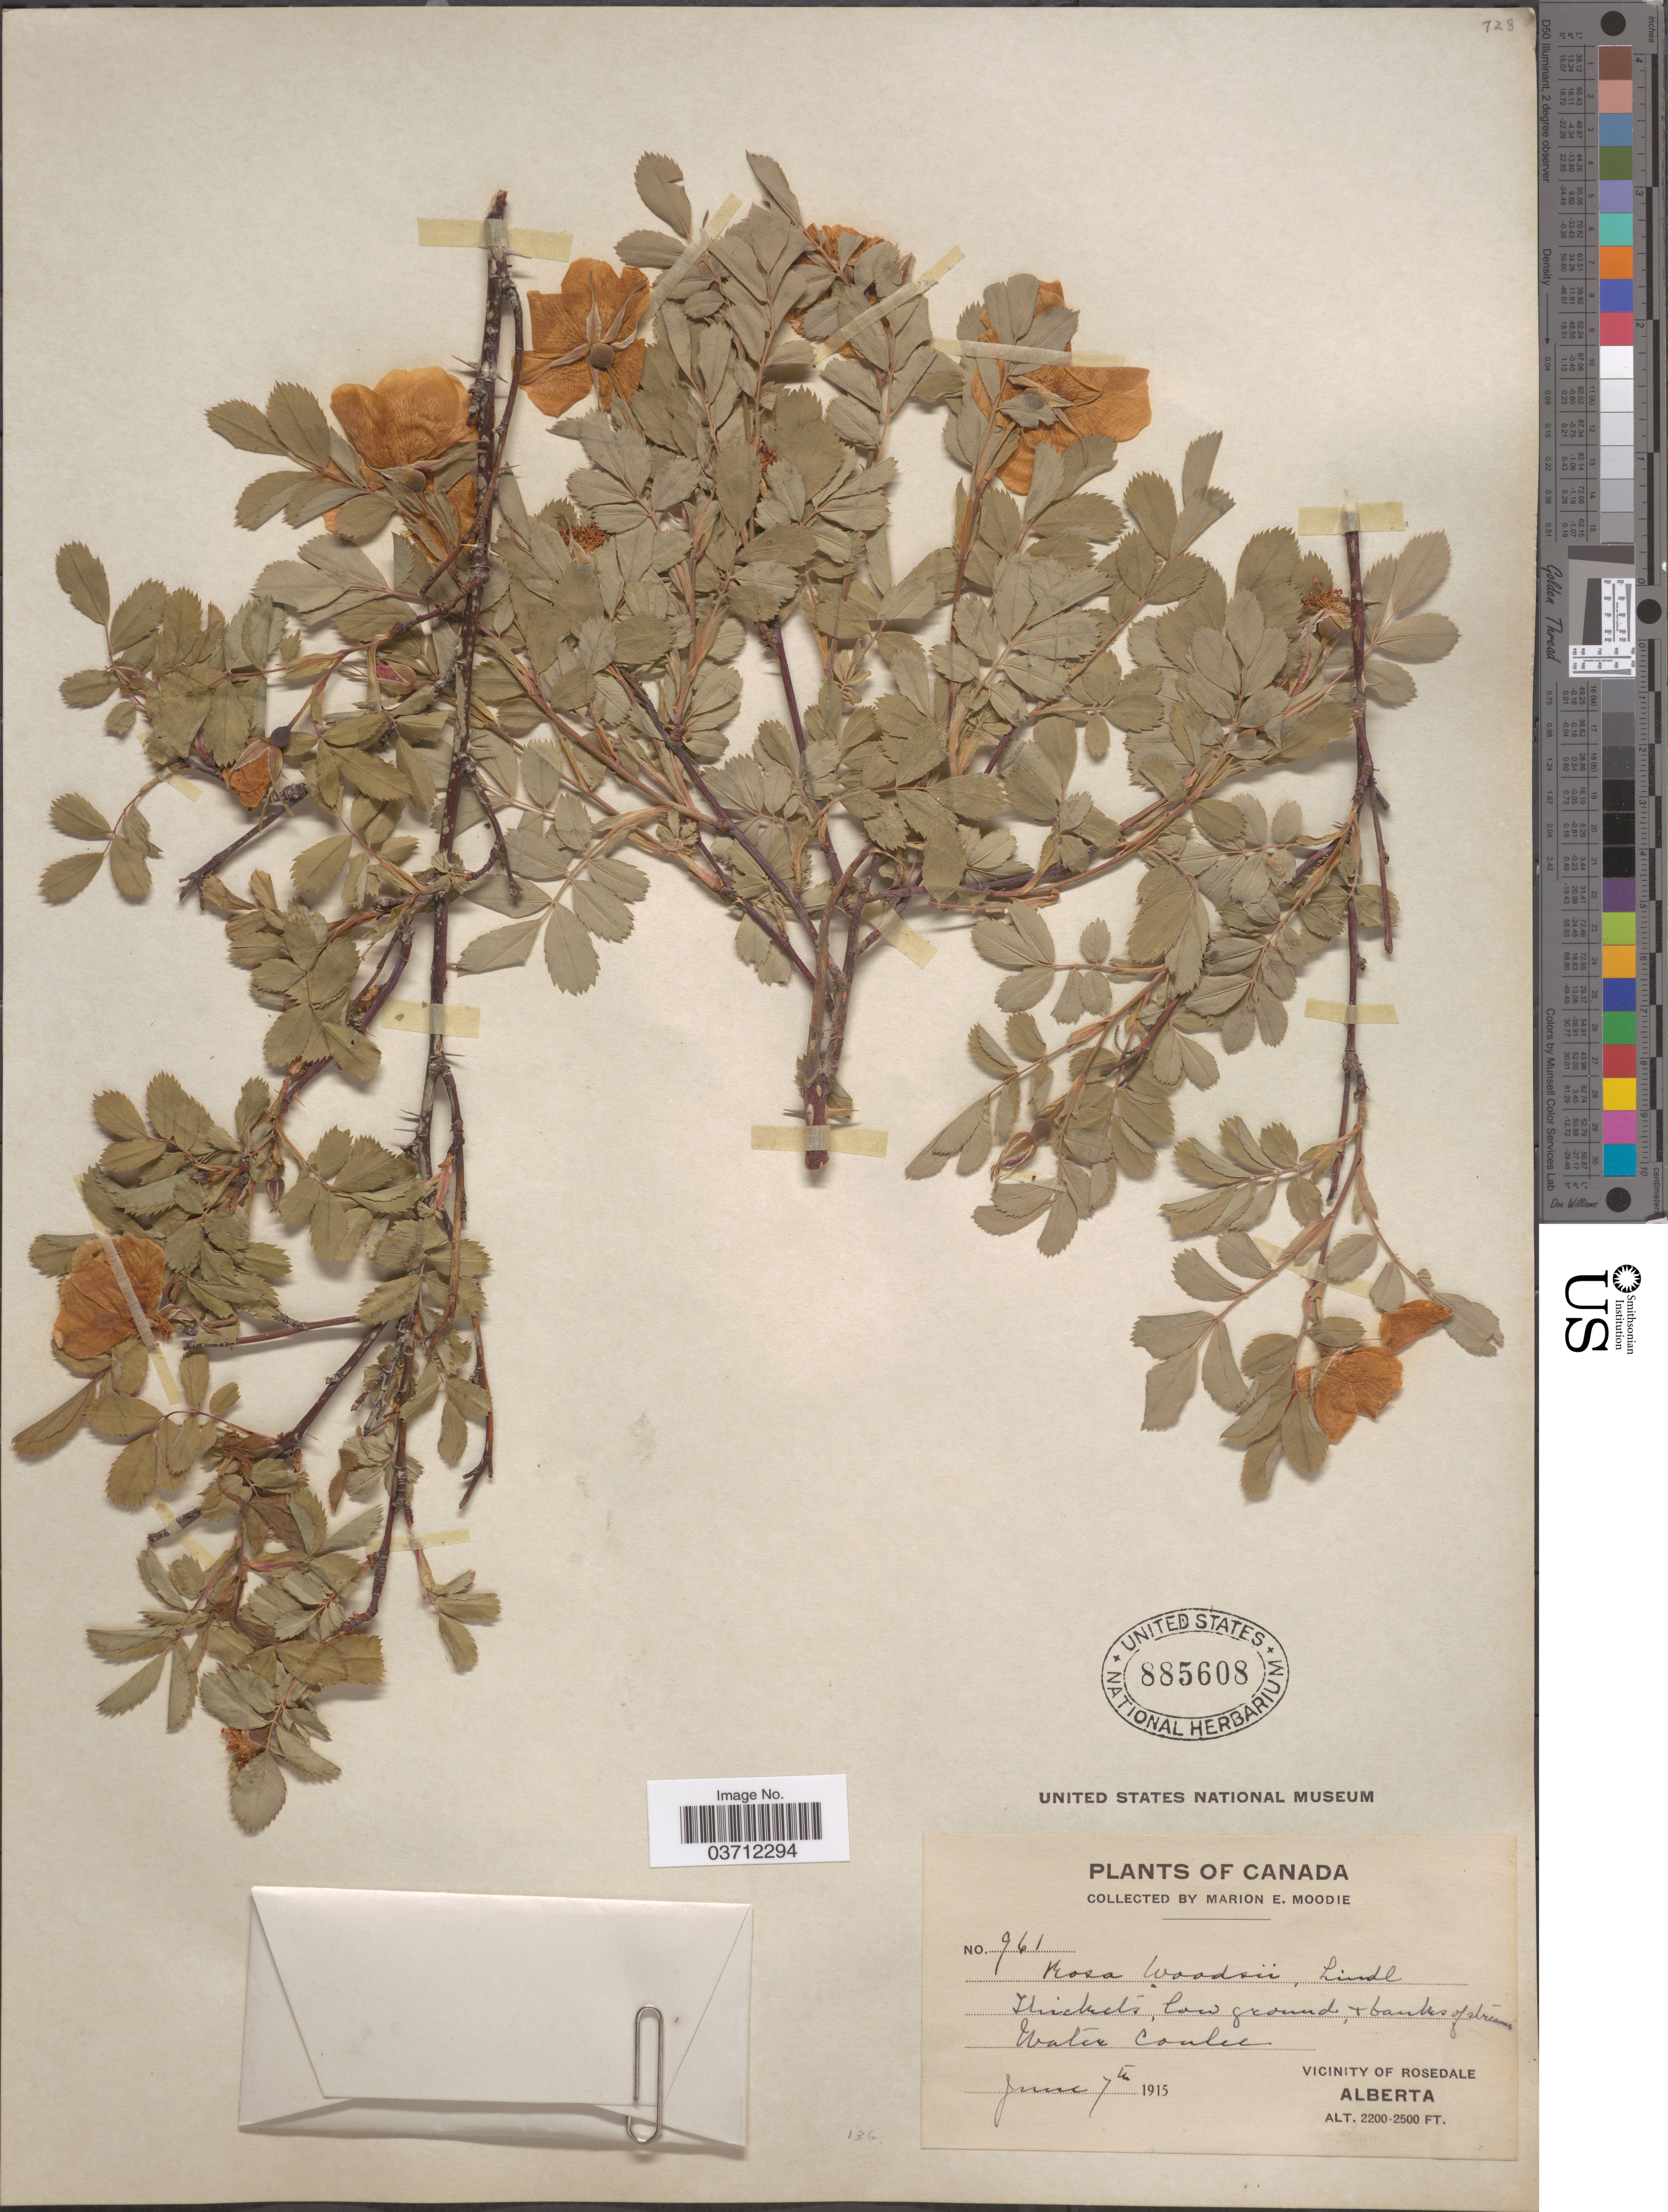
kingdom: Plantae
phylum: Tracheophyta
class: Magnoliopsida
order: Rosales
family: Rosaceae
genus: Rosa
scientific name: Rosa woodsii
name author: Lindl.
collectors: M. E. Moodie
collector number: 961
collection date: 1915-06-07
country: Canada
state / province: Alberta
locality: Thickets, low ground & banks of streams. Water Coulee. Vicinity of Rosedale.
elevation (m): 671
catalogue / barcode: US 885608